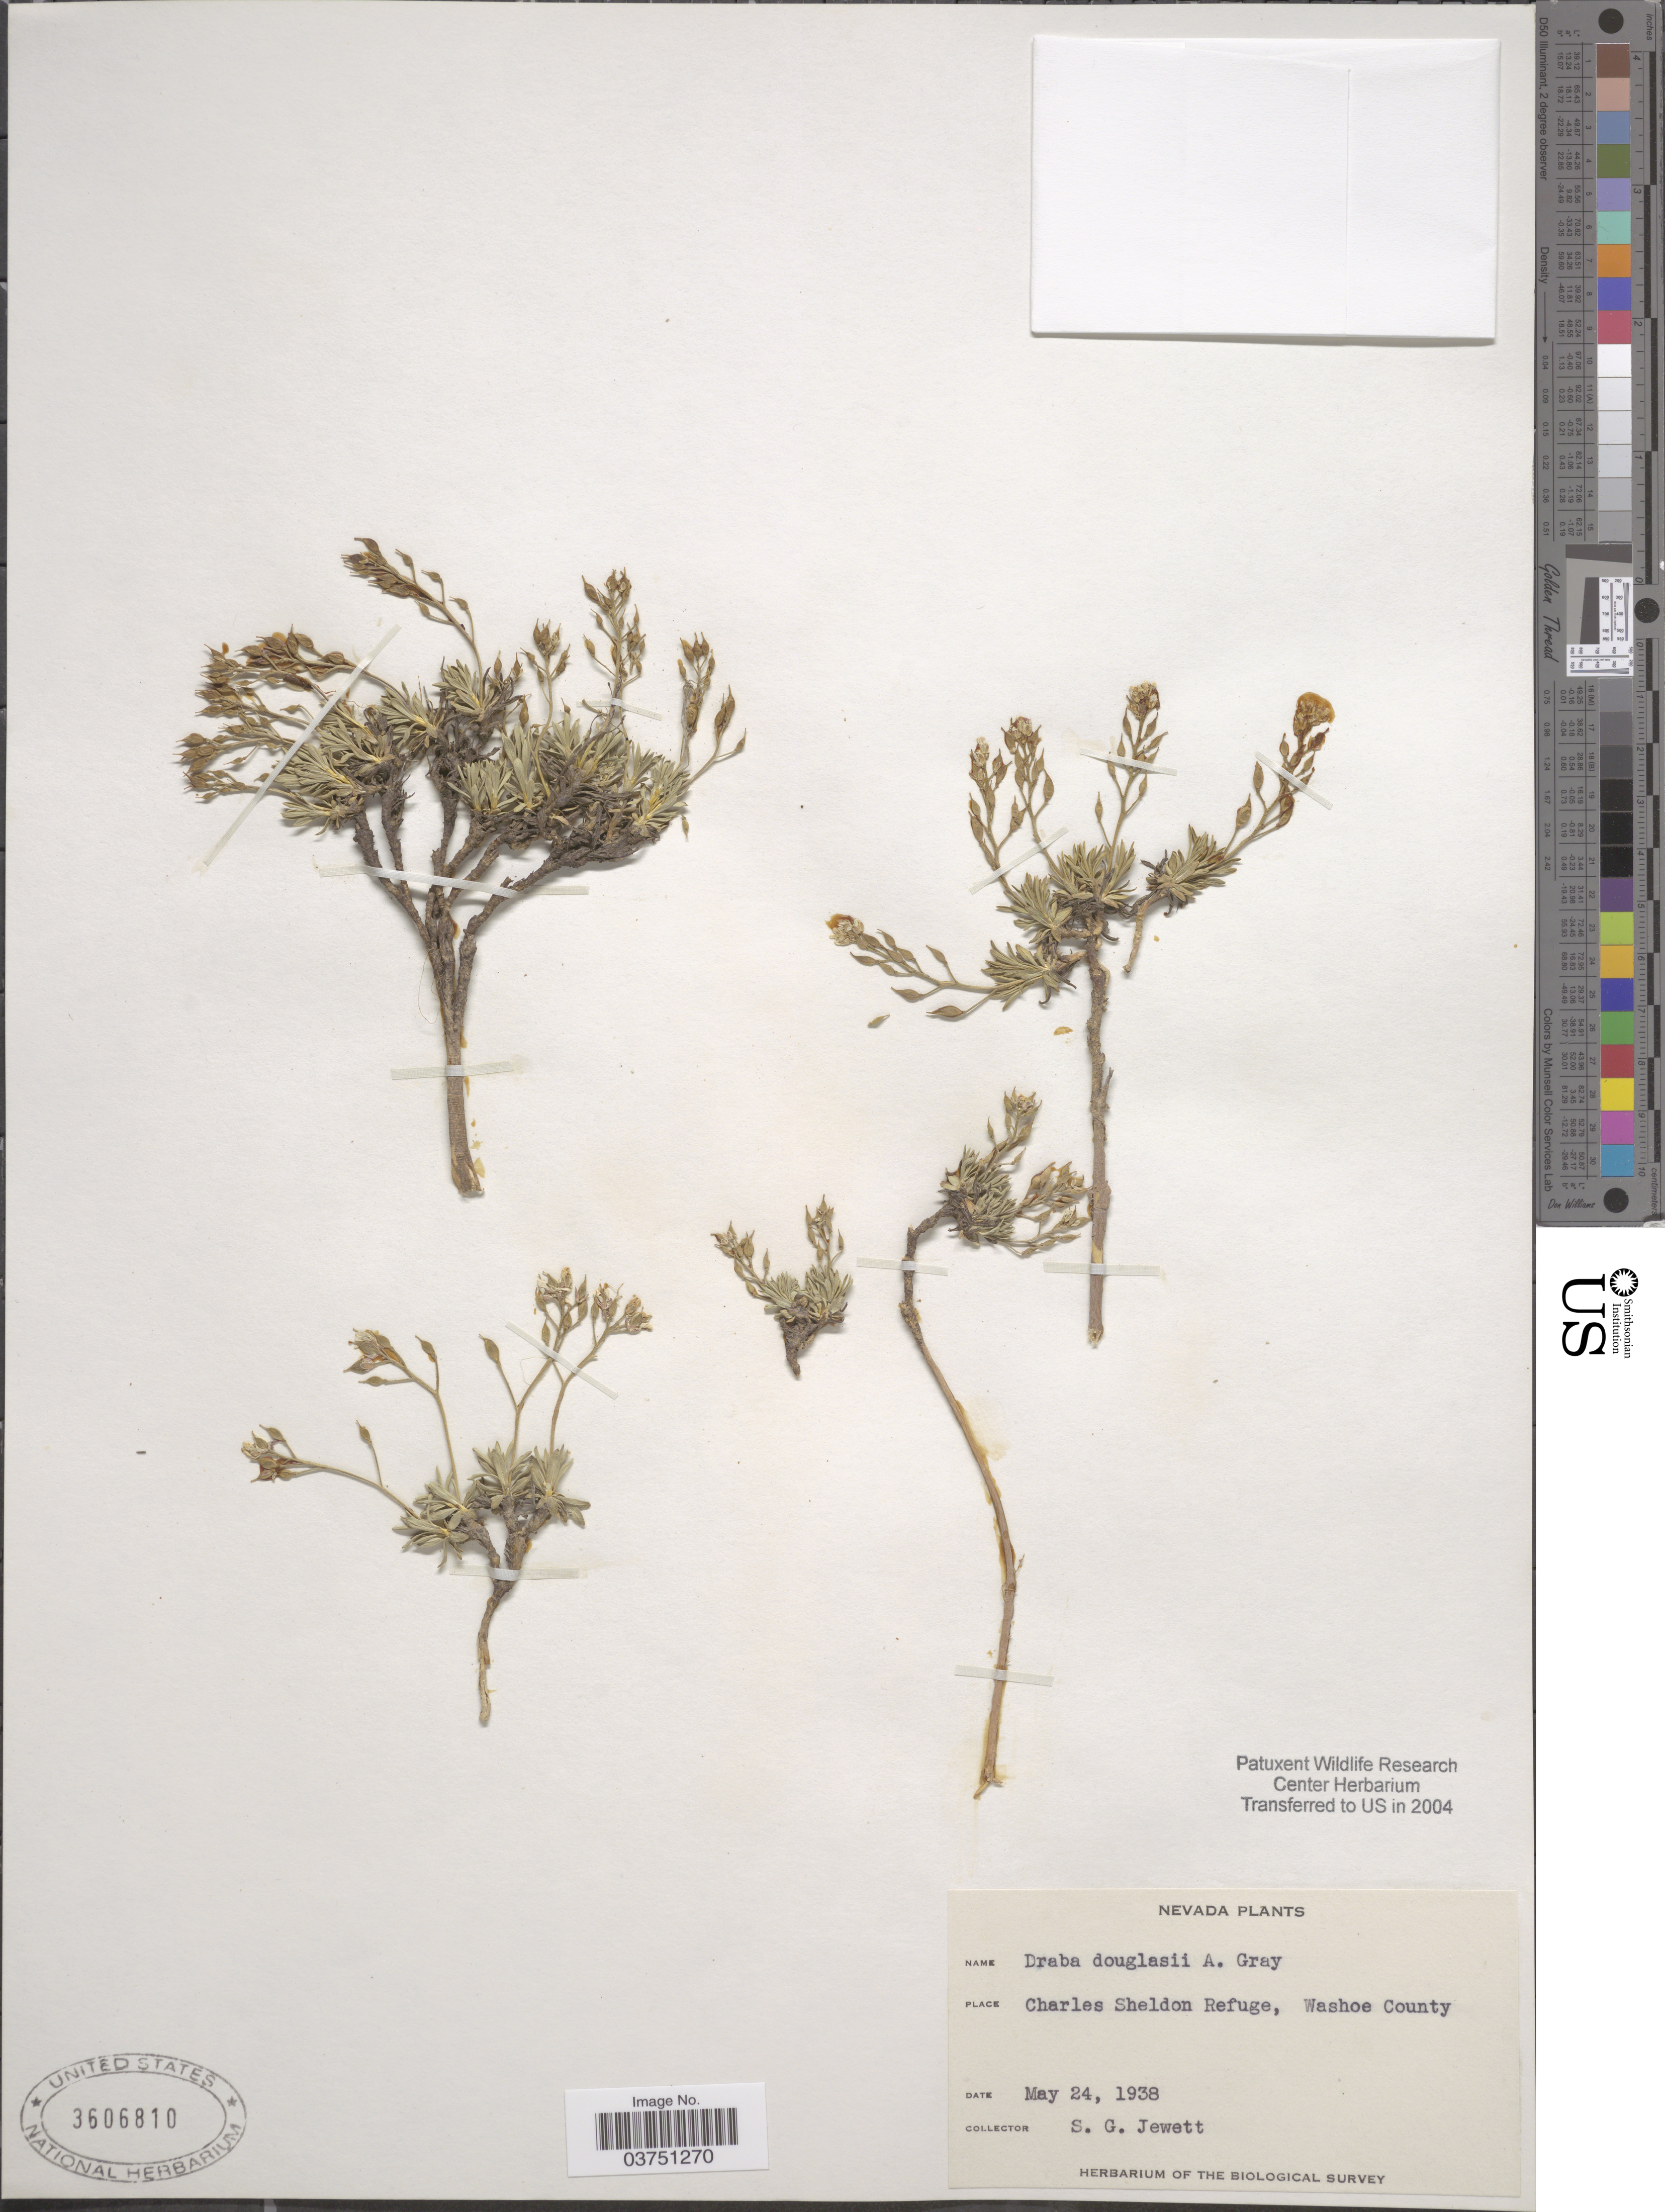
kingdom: Plantae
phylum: Tracheophyta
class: Magnoliopsida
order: Brassicales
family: Brassicaceae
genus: Cusickiella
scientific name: Cusickiella douglasii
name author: (A. Gray) Rollins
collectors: S. Jewett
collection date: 1939-05-24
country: United States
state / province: Nevada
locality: Charles Sheldon Refuge, Washoe County.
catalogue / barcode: US 3606810